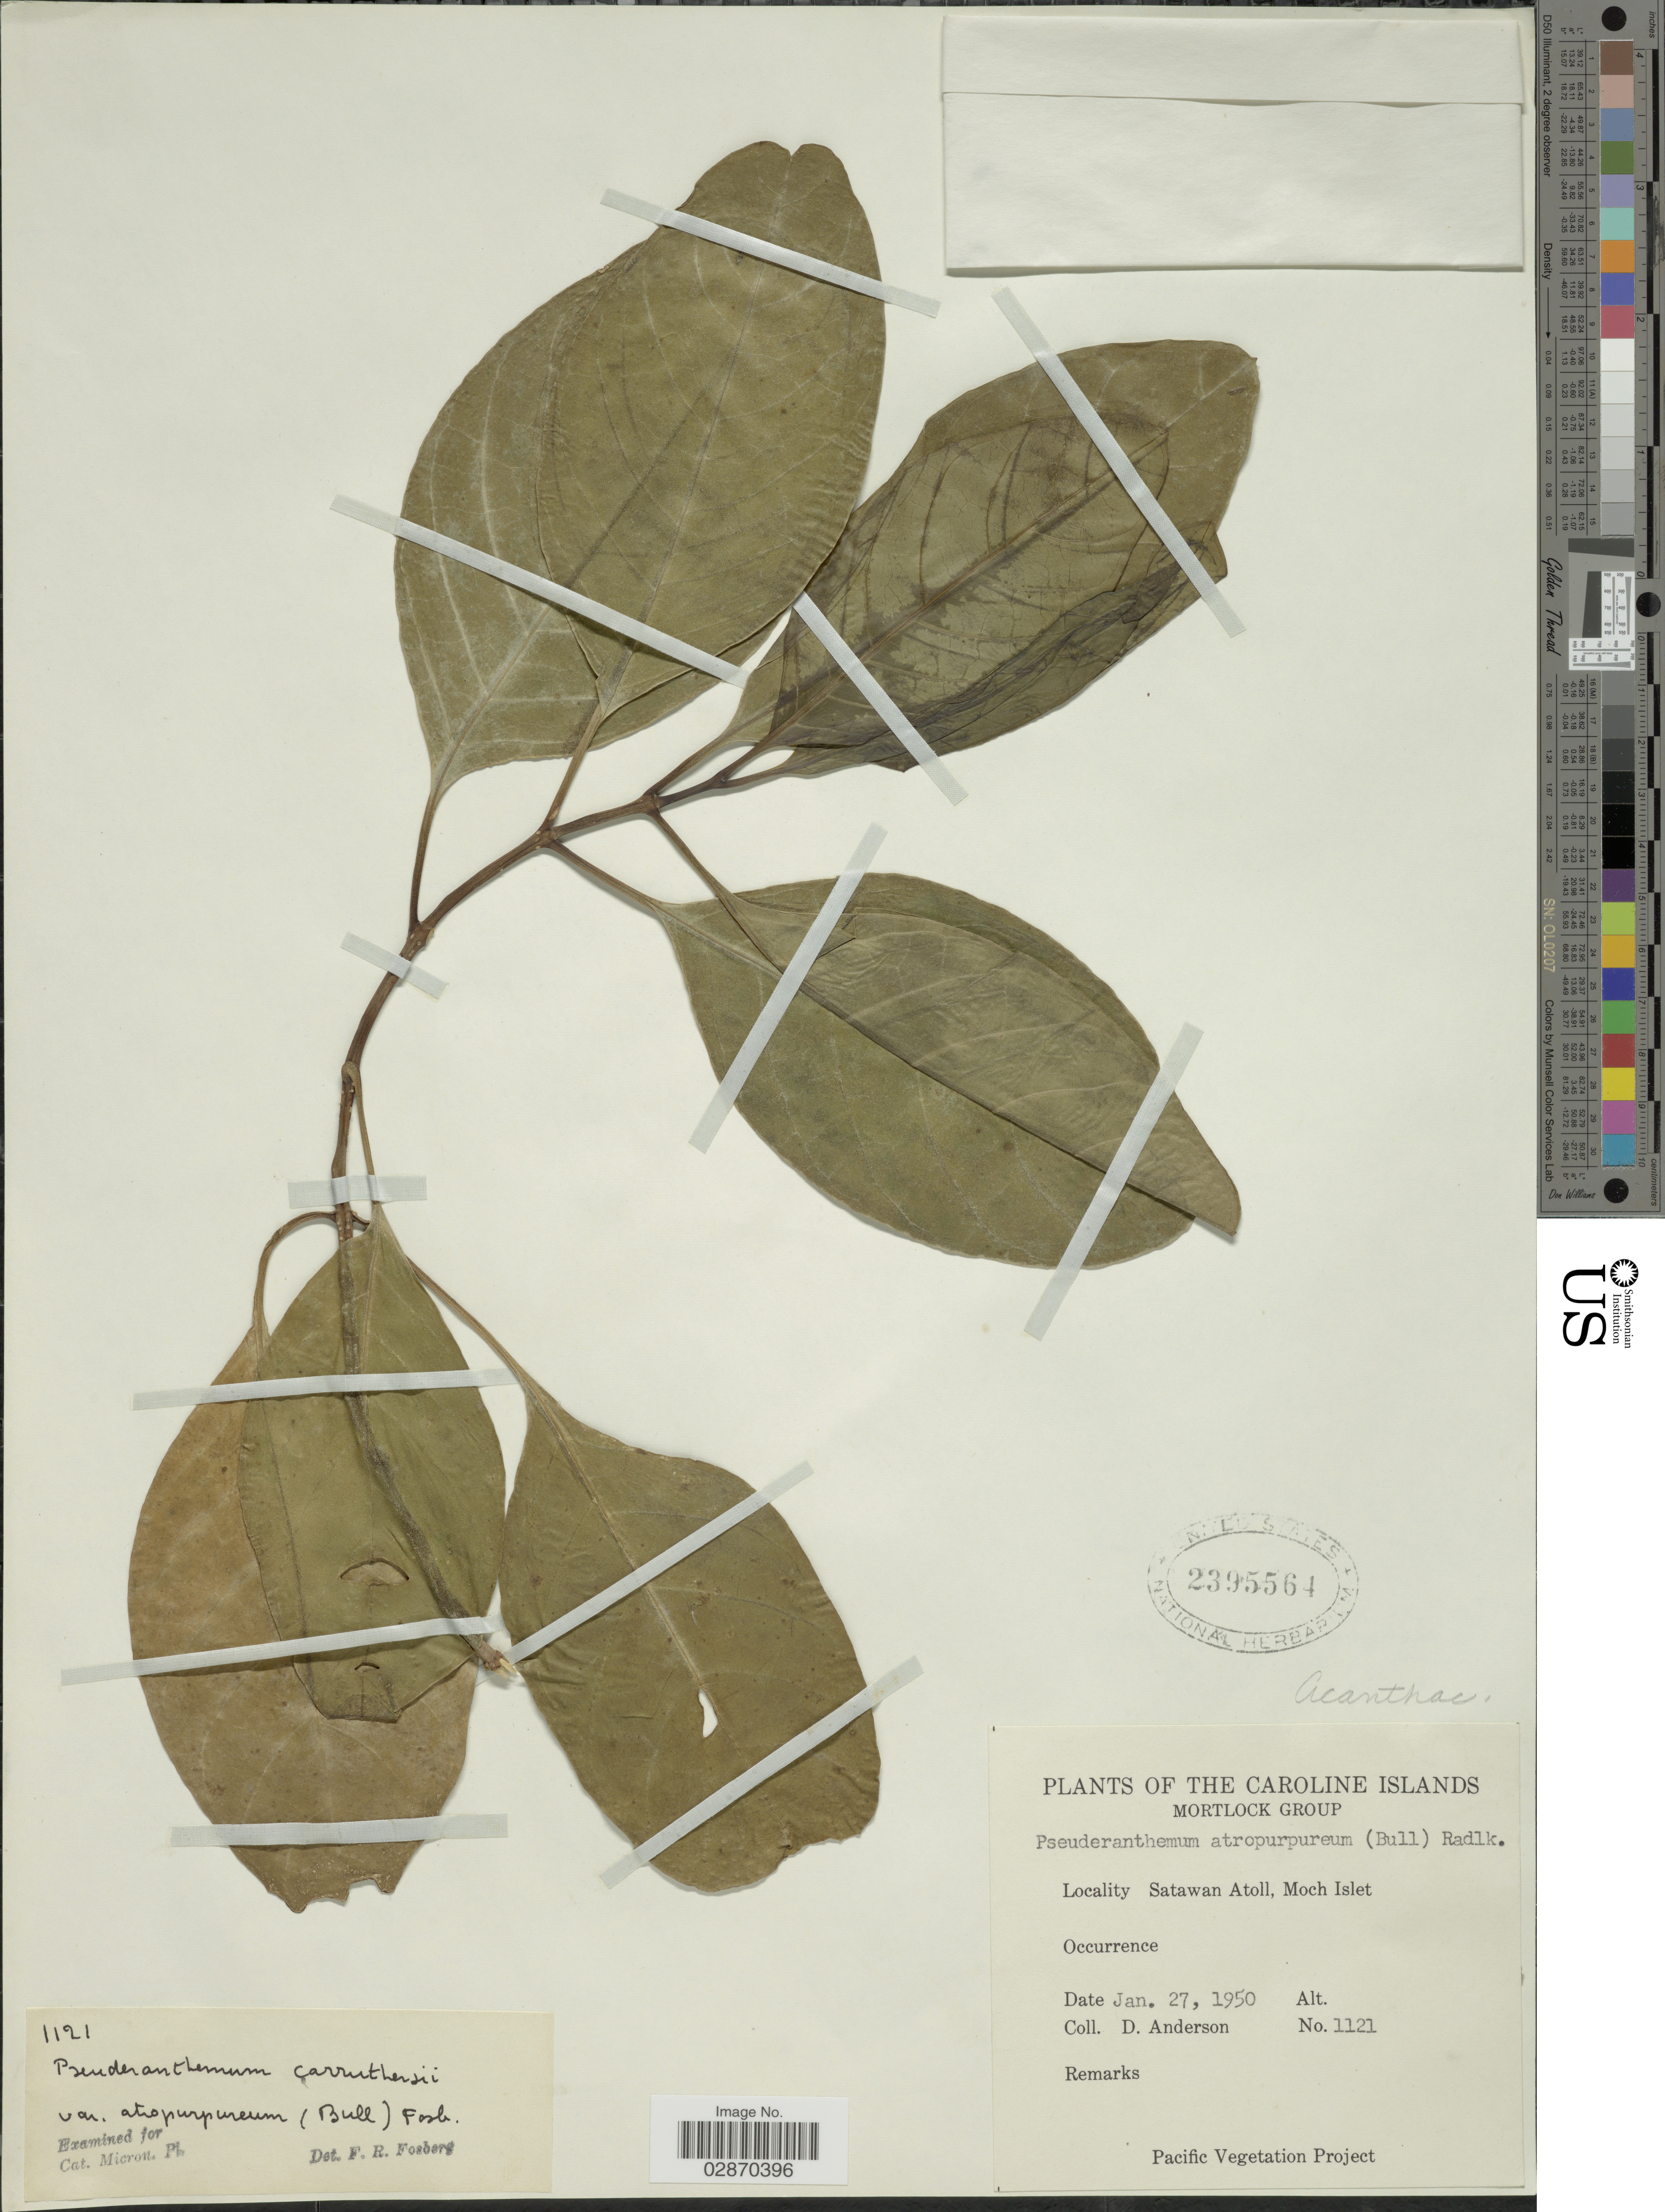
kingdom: Plantae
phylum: Tracheophyta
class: Magnoliopsida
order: Lamiales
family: Acanthaceae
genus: Pseuderanthemum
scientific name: Pseuderanthemum carruthersii var. atropurpureum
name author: (W. Bull) Fosberg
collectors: D. Anderson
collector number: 1121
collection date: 1950-01-27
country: Micronesia, Federated States of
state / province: Truk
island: Satawan Atoll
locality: Caroline Islands. Mortlock Group. Satawan Atoll, Moch Islet.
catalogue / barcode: US 2395564